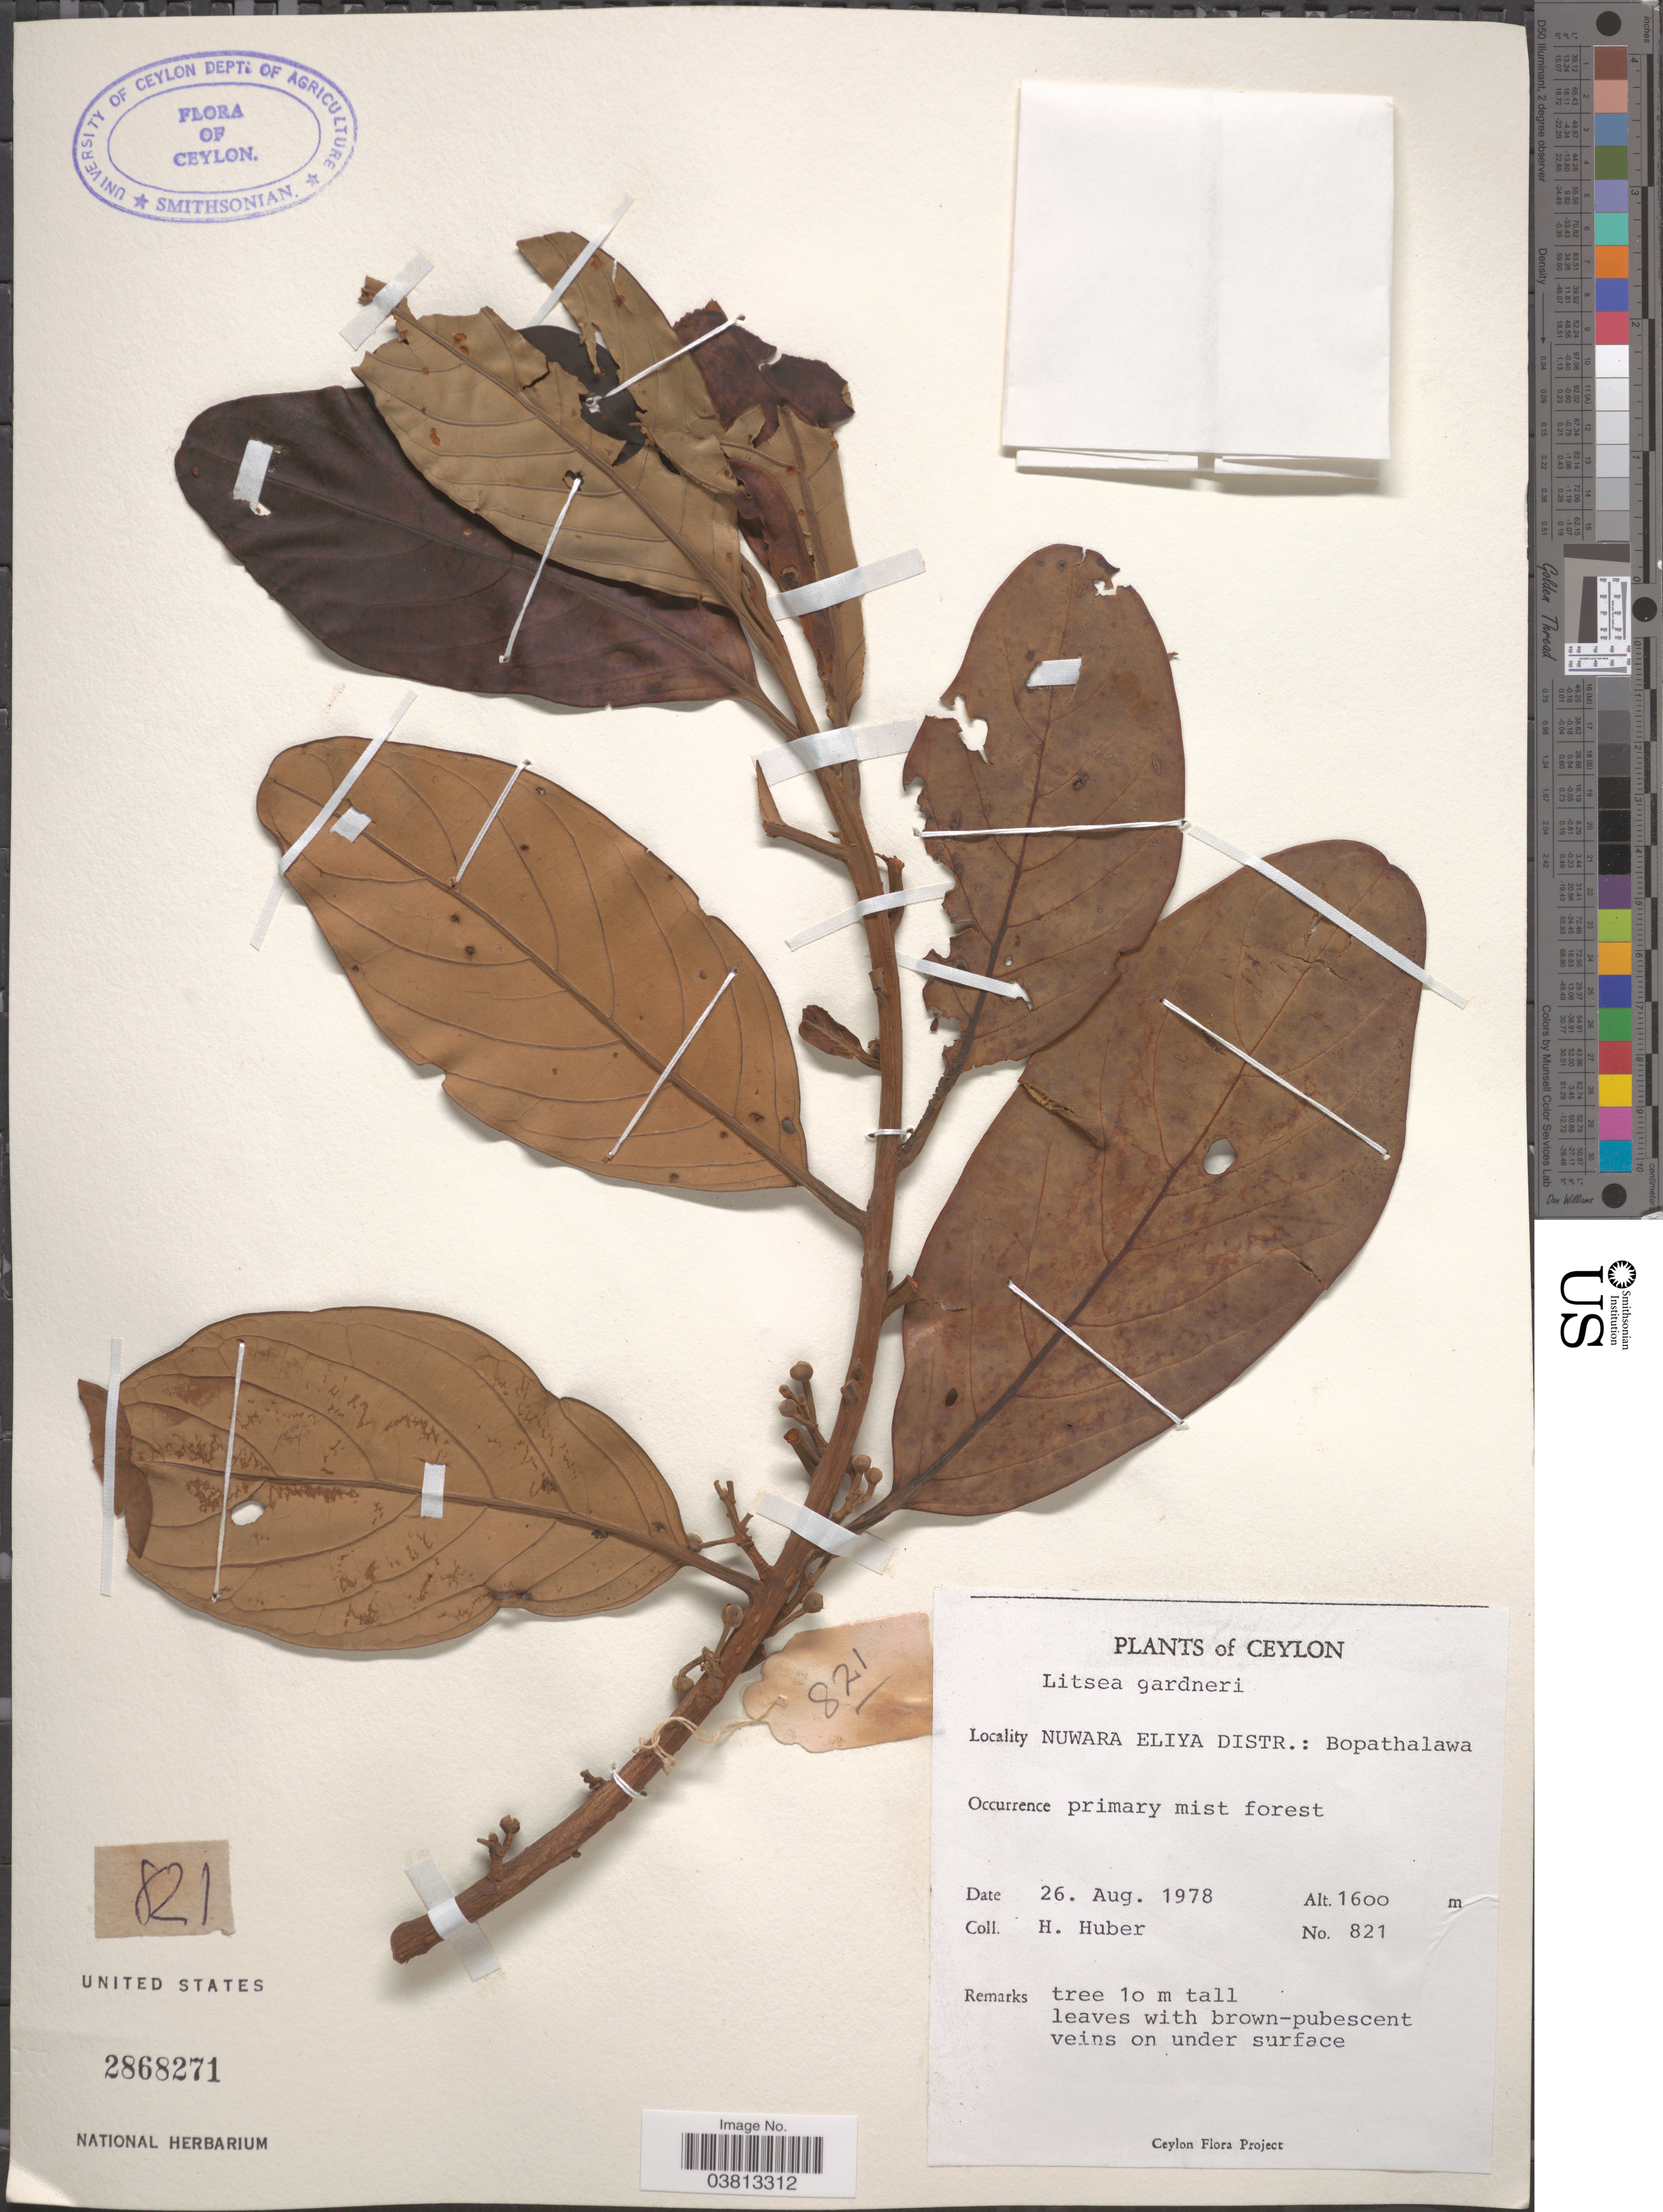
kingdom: Plantae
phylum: Tracheophyta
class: Magnoliopsida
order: Laurales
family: Lauraceae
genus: Litsea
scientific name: Litsea gardneri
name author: Meisn.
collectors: H. Huber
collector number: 821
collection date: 1978-08-26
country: Sri Lanka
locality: Ceylon. Nuwara Eliya Distr.: Bopathalawa.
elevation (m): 1600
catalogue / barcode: US 2868271